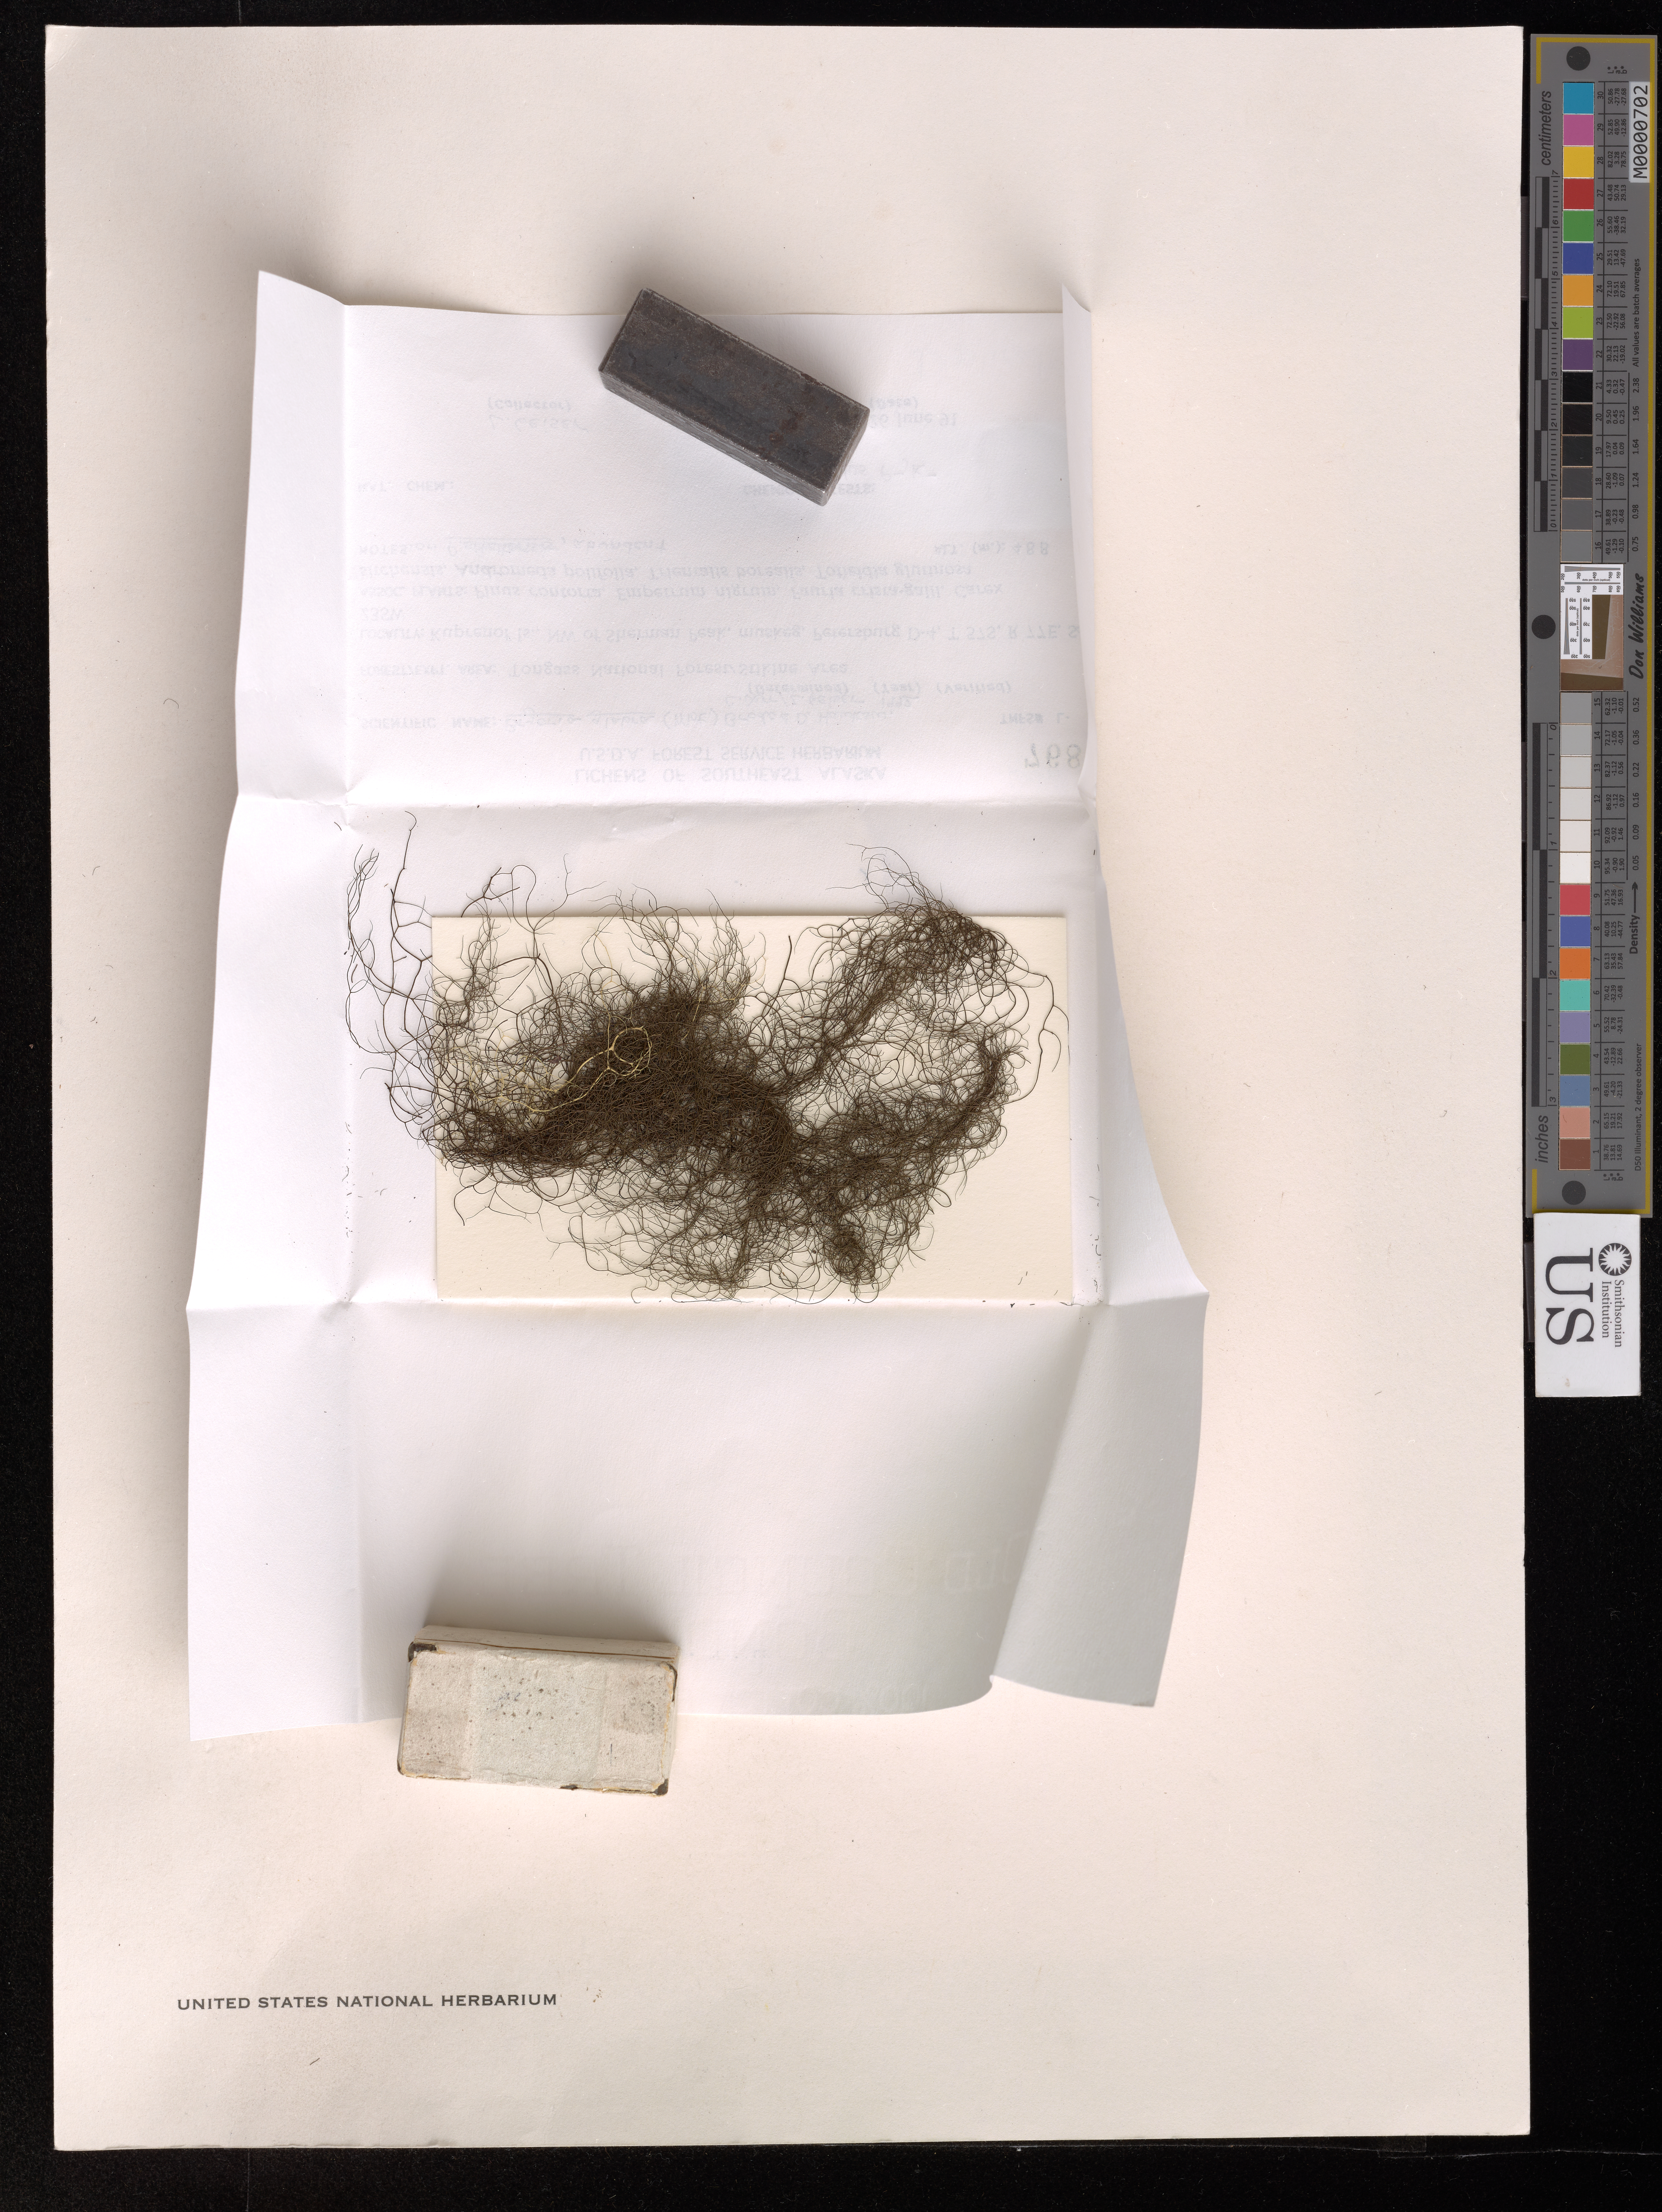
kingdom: Fungi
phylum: Ascomycota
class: Lecanoromycetes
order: Lecanorales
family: Parmeliaceae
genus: Bryoria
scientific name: Bryoria glabra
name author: (Motyka) Brodo & D.Hawksw.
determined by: McMullin, R. Troy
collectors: L. Geiser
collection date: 1991-06-26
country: United States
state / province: Alaska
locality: Tongass National Forest/ Stikine Area. Kuprenof Is., NW of Sherman Peak, muskeg, Petersburg D-4. T 57S, R 77E, Sec 23SW.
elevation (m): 488